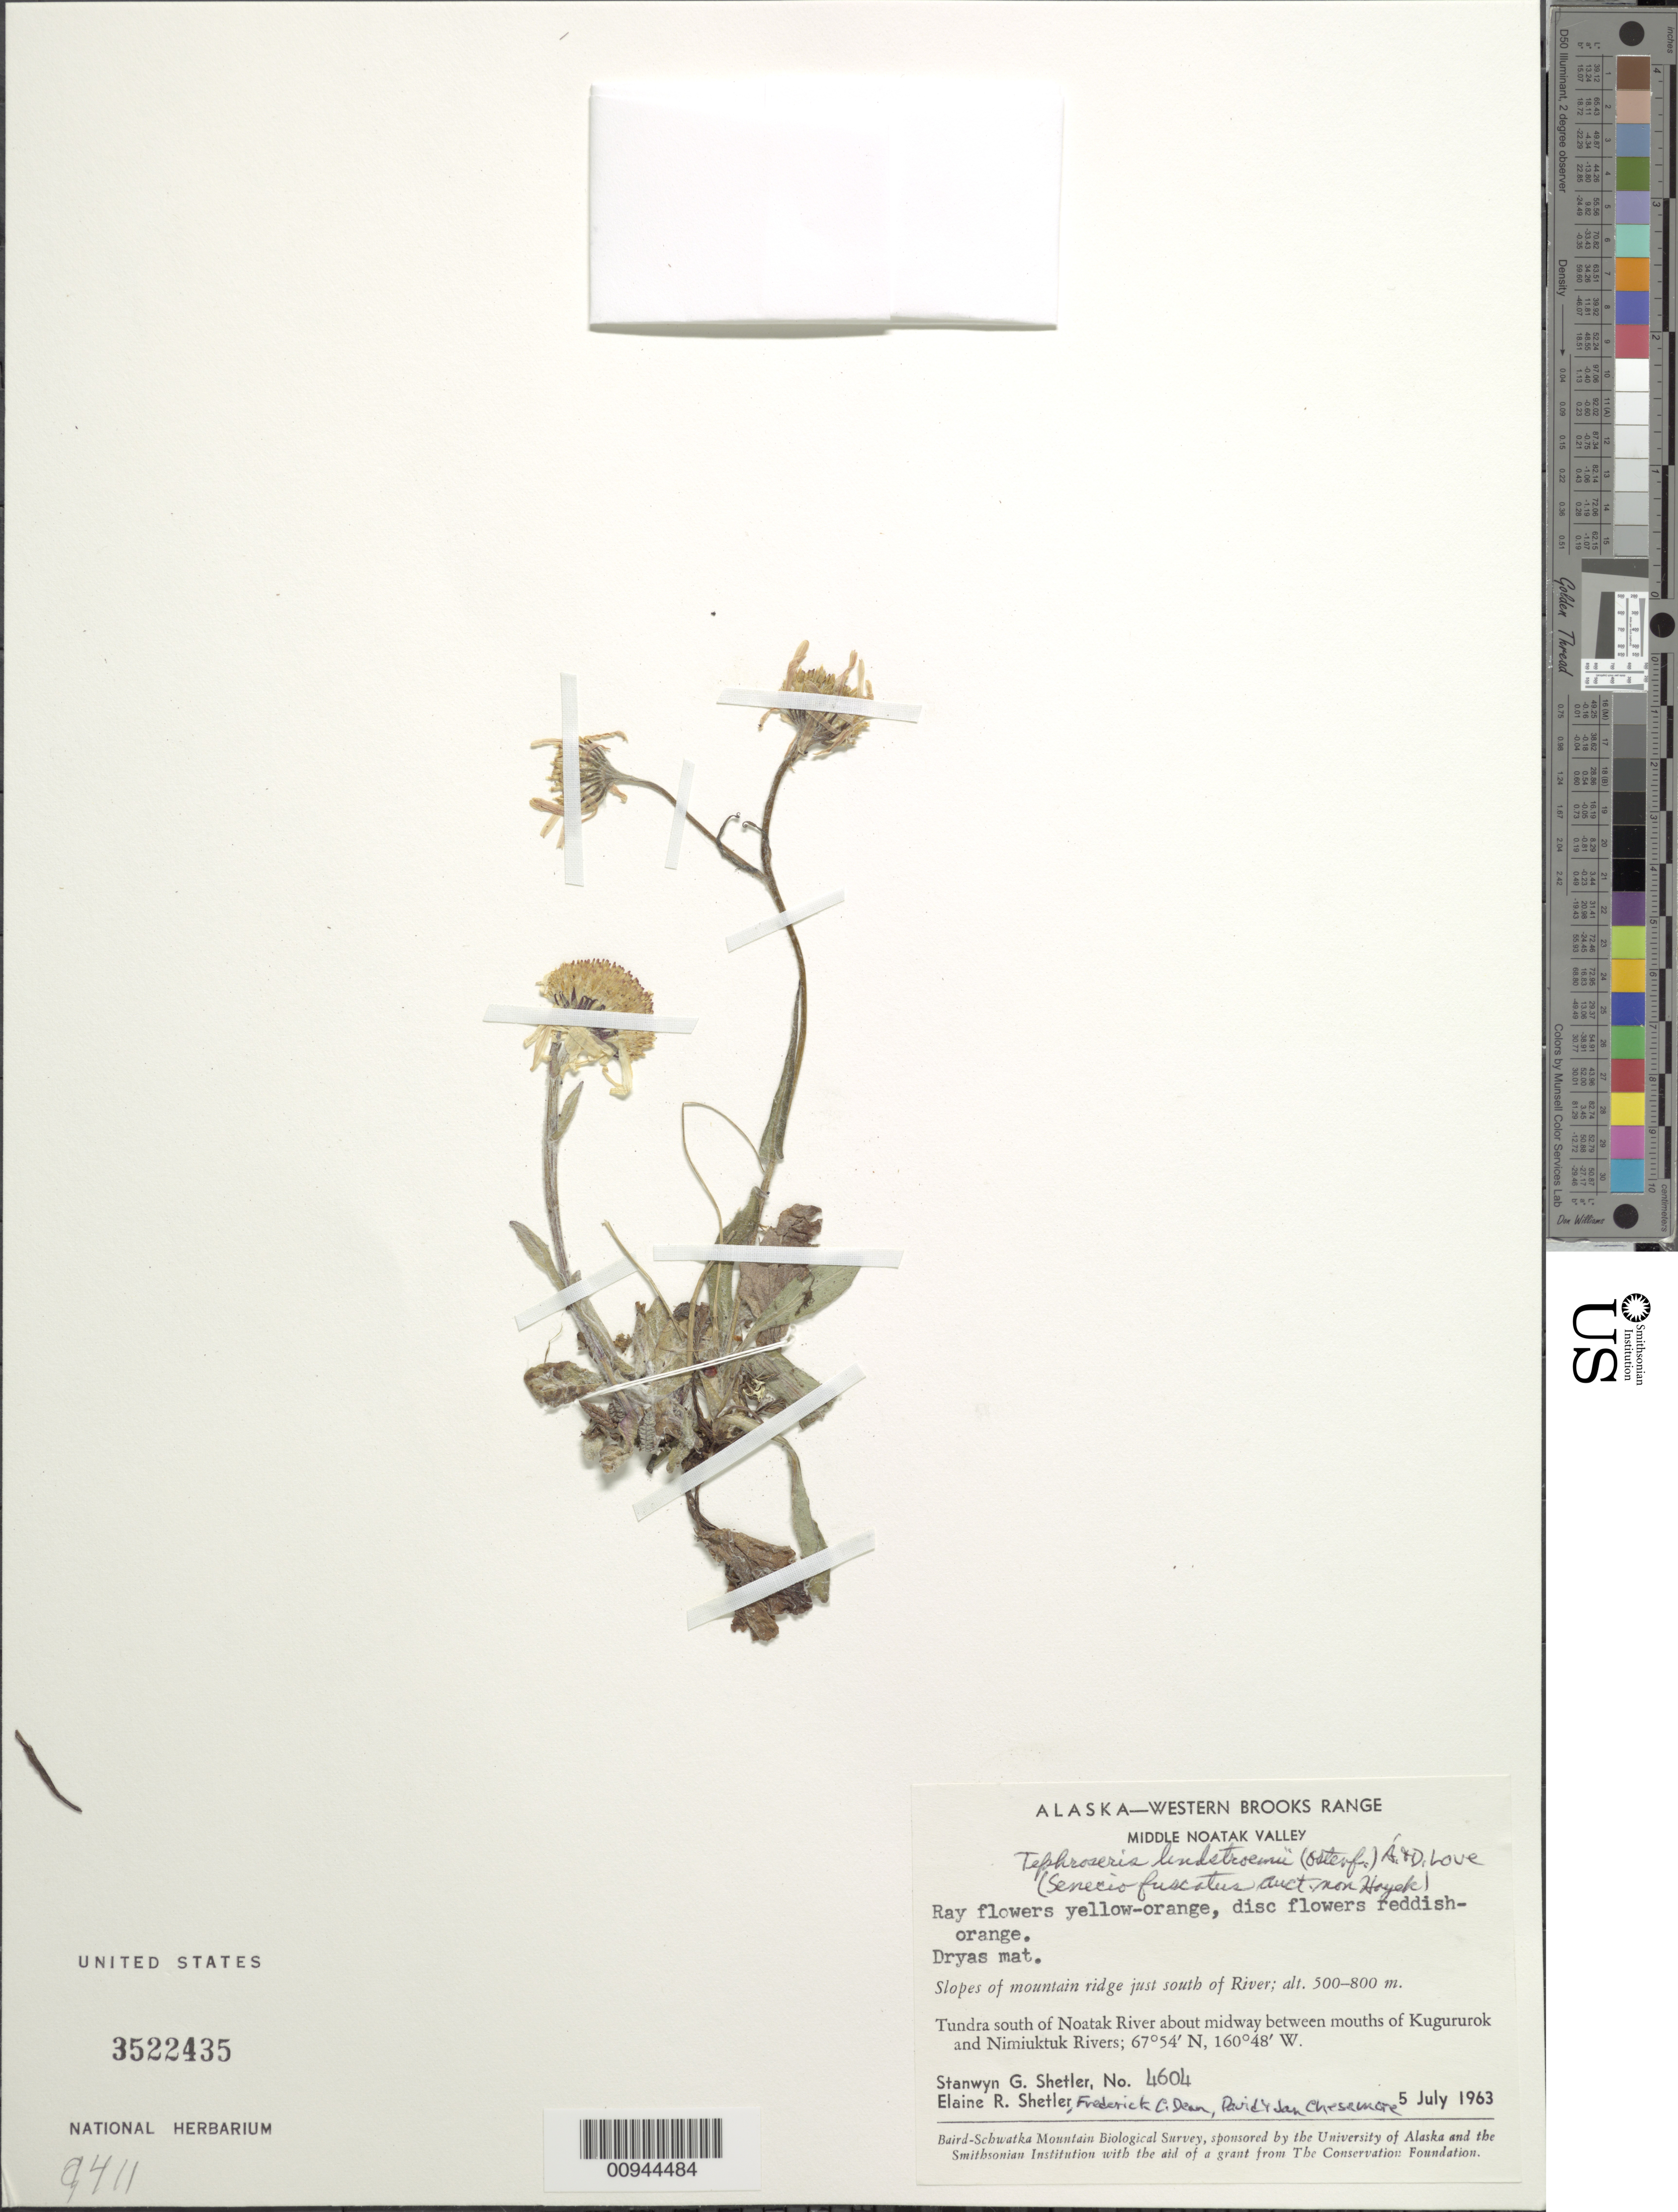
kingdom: Plantae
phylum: Tracheophyta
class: Magnoliopsida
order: Asterales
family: Asteraceae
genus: Senecio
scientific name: Senecio fuscatus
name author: (Jord. & Fourr.) Hayek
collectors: S. Shetler, E. R. Shetler, F. C. Dean, D. Chesemore & J. Chesemore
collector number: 4604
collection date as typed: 05 Jul 1963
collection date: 1963-07-05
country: United States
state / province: Alaska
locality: S of Noatak River about midway between mouths of Kugururok and Nimiuktuk Rivers. Western Brooks Range, Middle Noatak Valley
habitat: Tundra. Slopes of mountain ridge just south of River.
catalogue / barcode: US 3522435